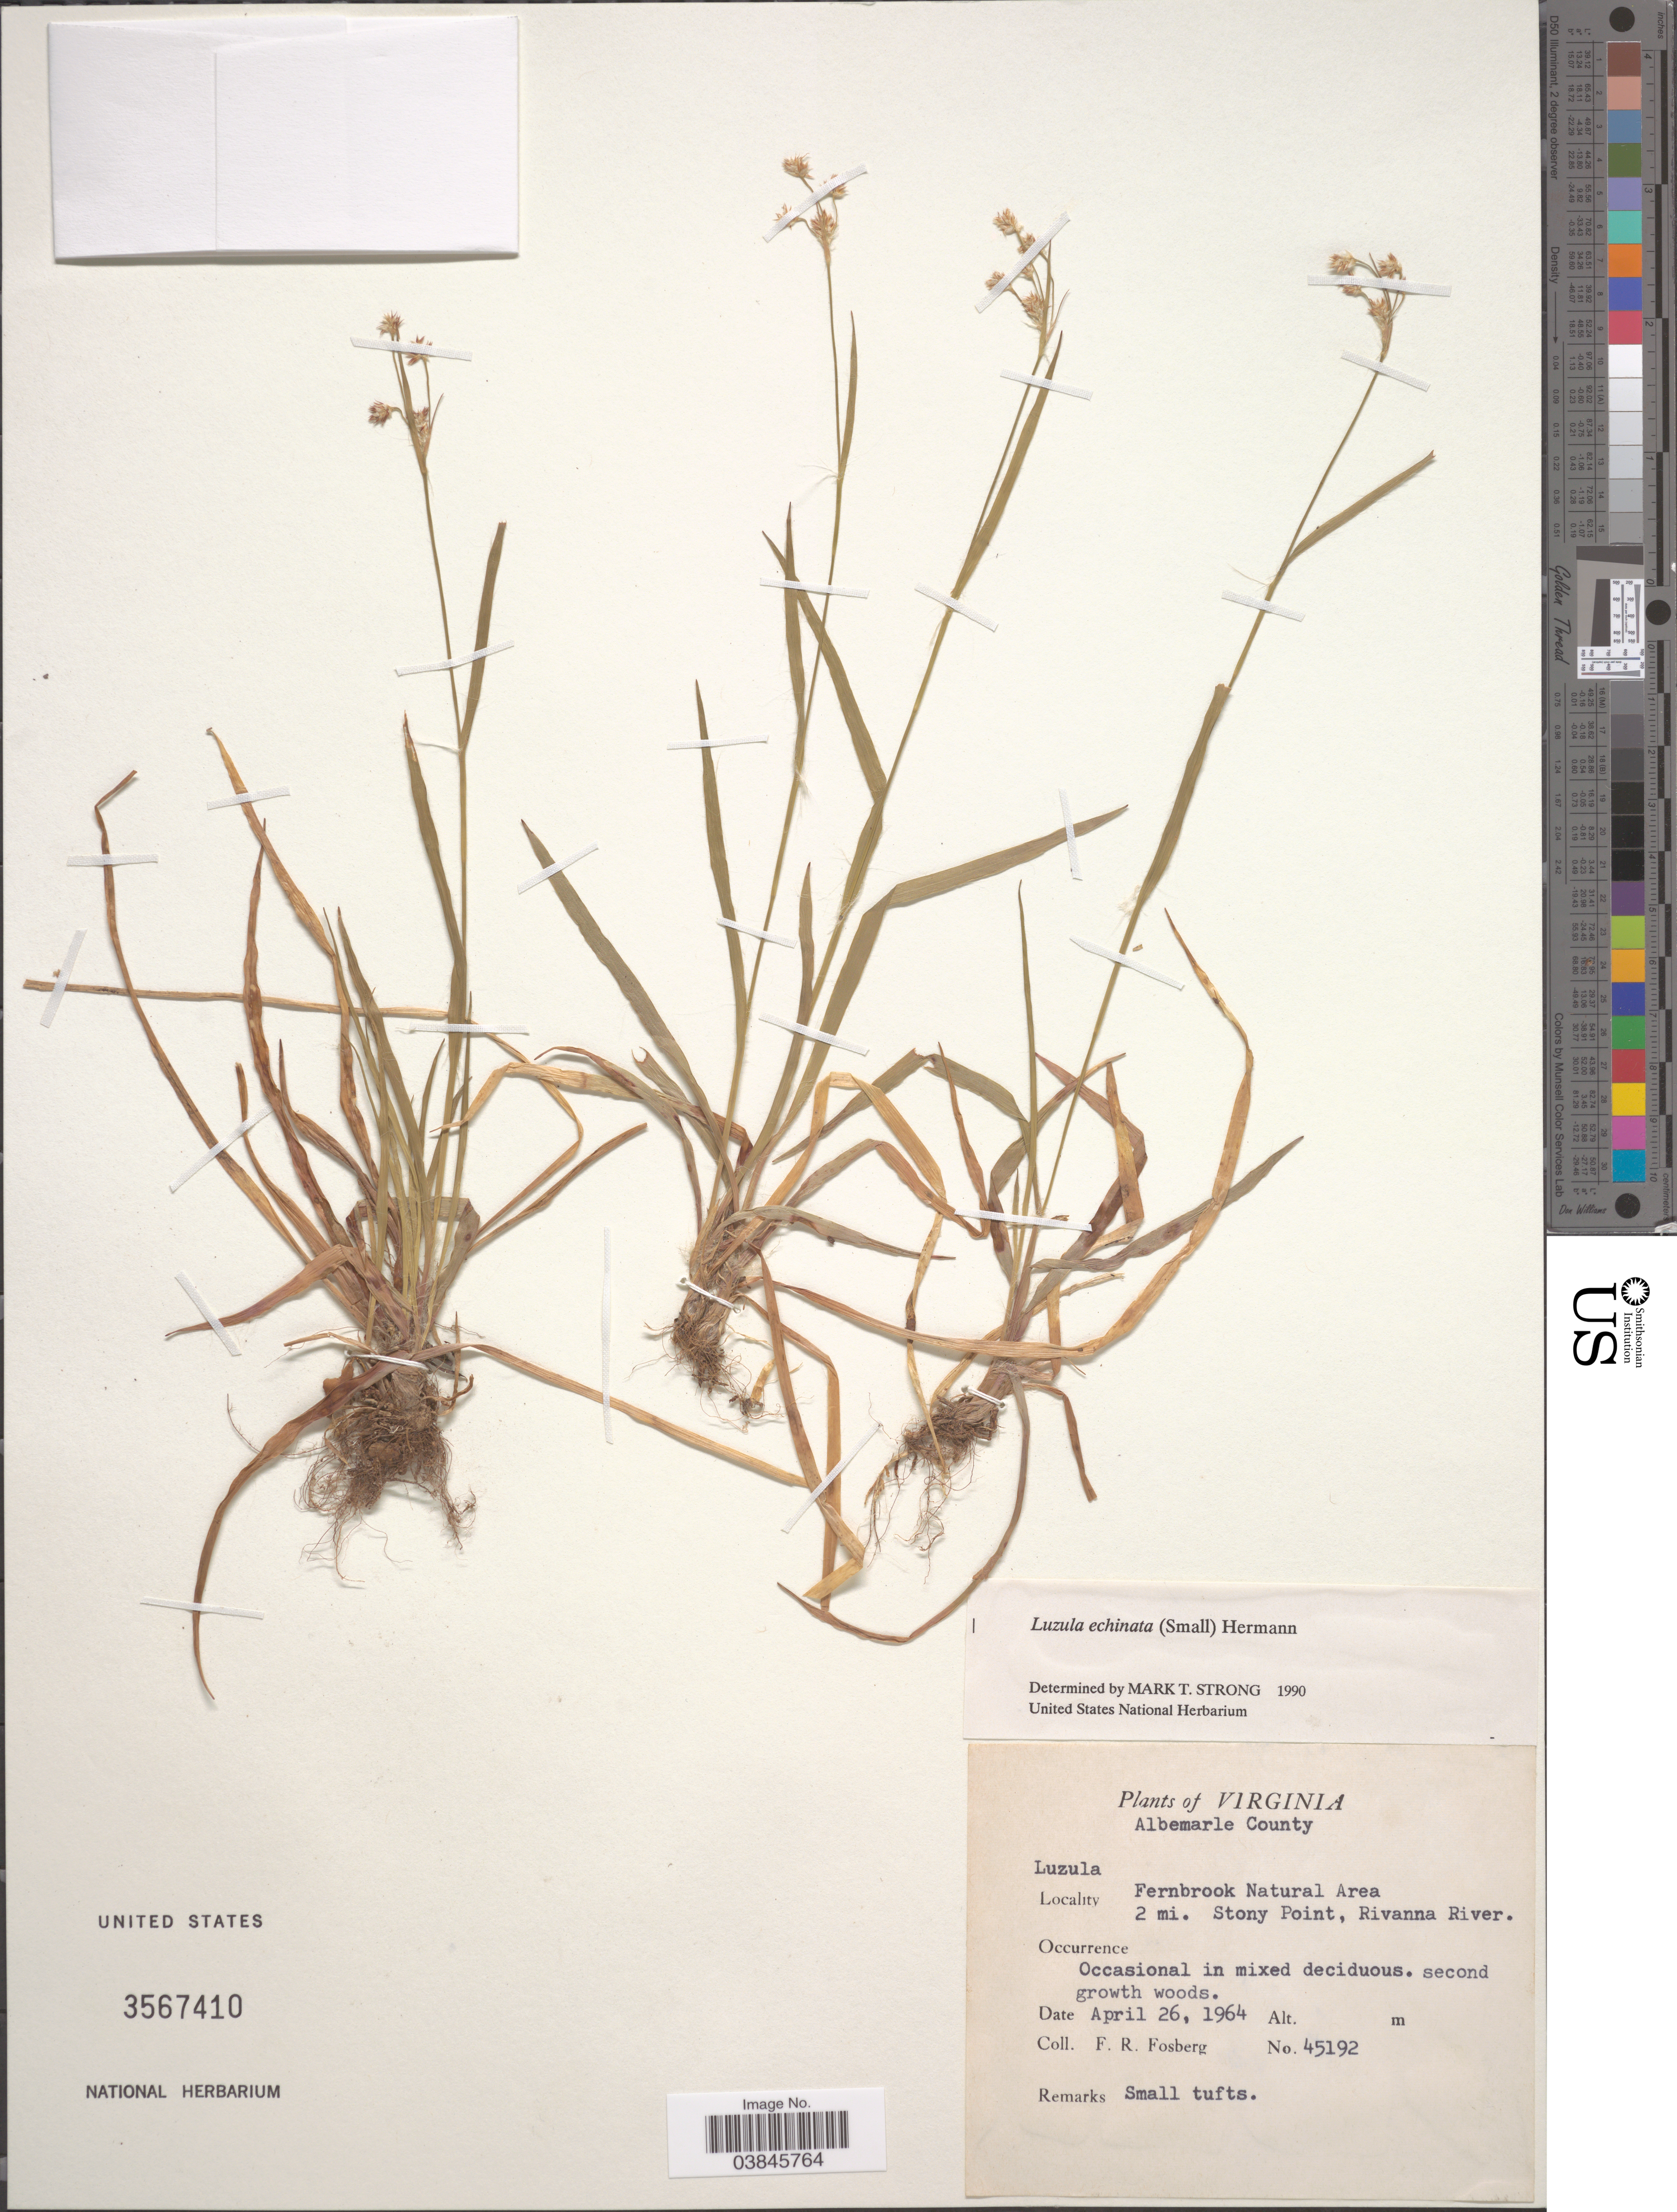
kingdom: Plantae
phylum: Tracheophyta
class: Liliopsida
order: Poales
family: Juncaceae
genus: Luzula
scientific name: Luzula echinata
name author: (Small) F.J. Herm.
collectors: F. R. Fosberg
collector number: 45192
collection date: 1964-04-26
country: United States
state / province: Virginia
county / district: Albemarle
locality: Albemarle County. Fernbrook Natural Area. 2 mi. Stony Point, Rivanna River.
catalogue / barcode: US 3567410